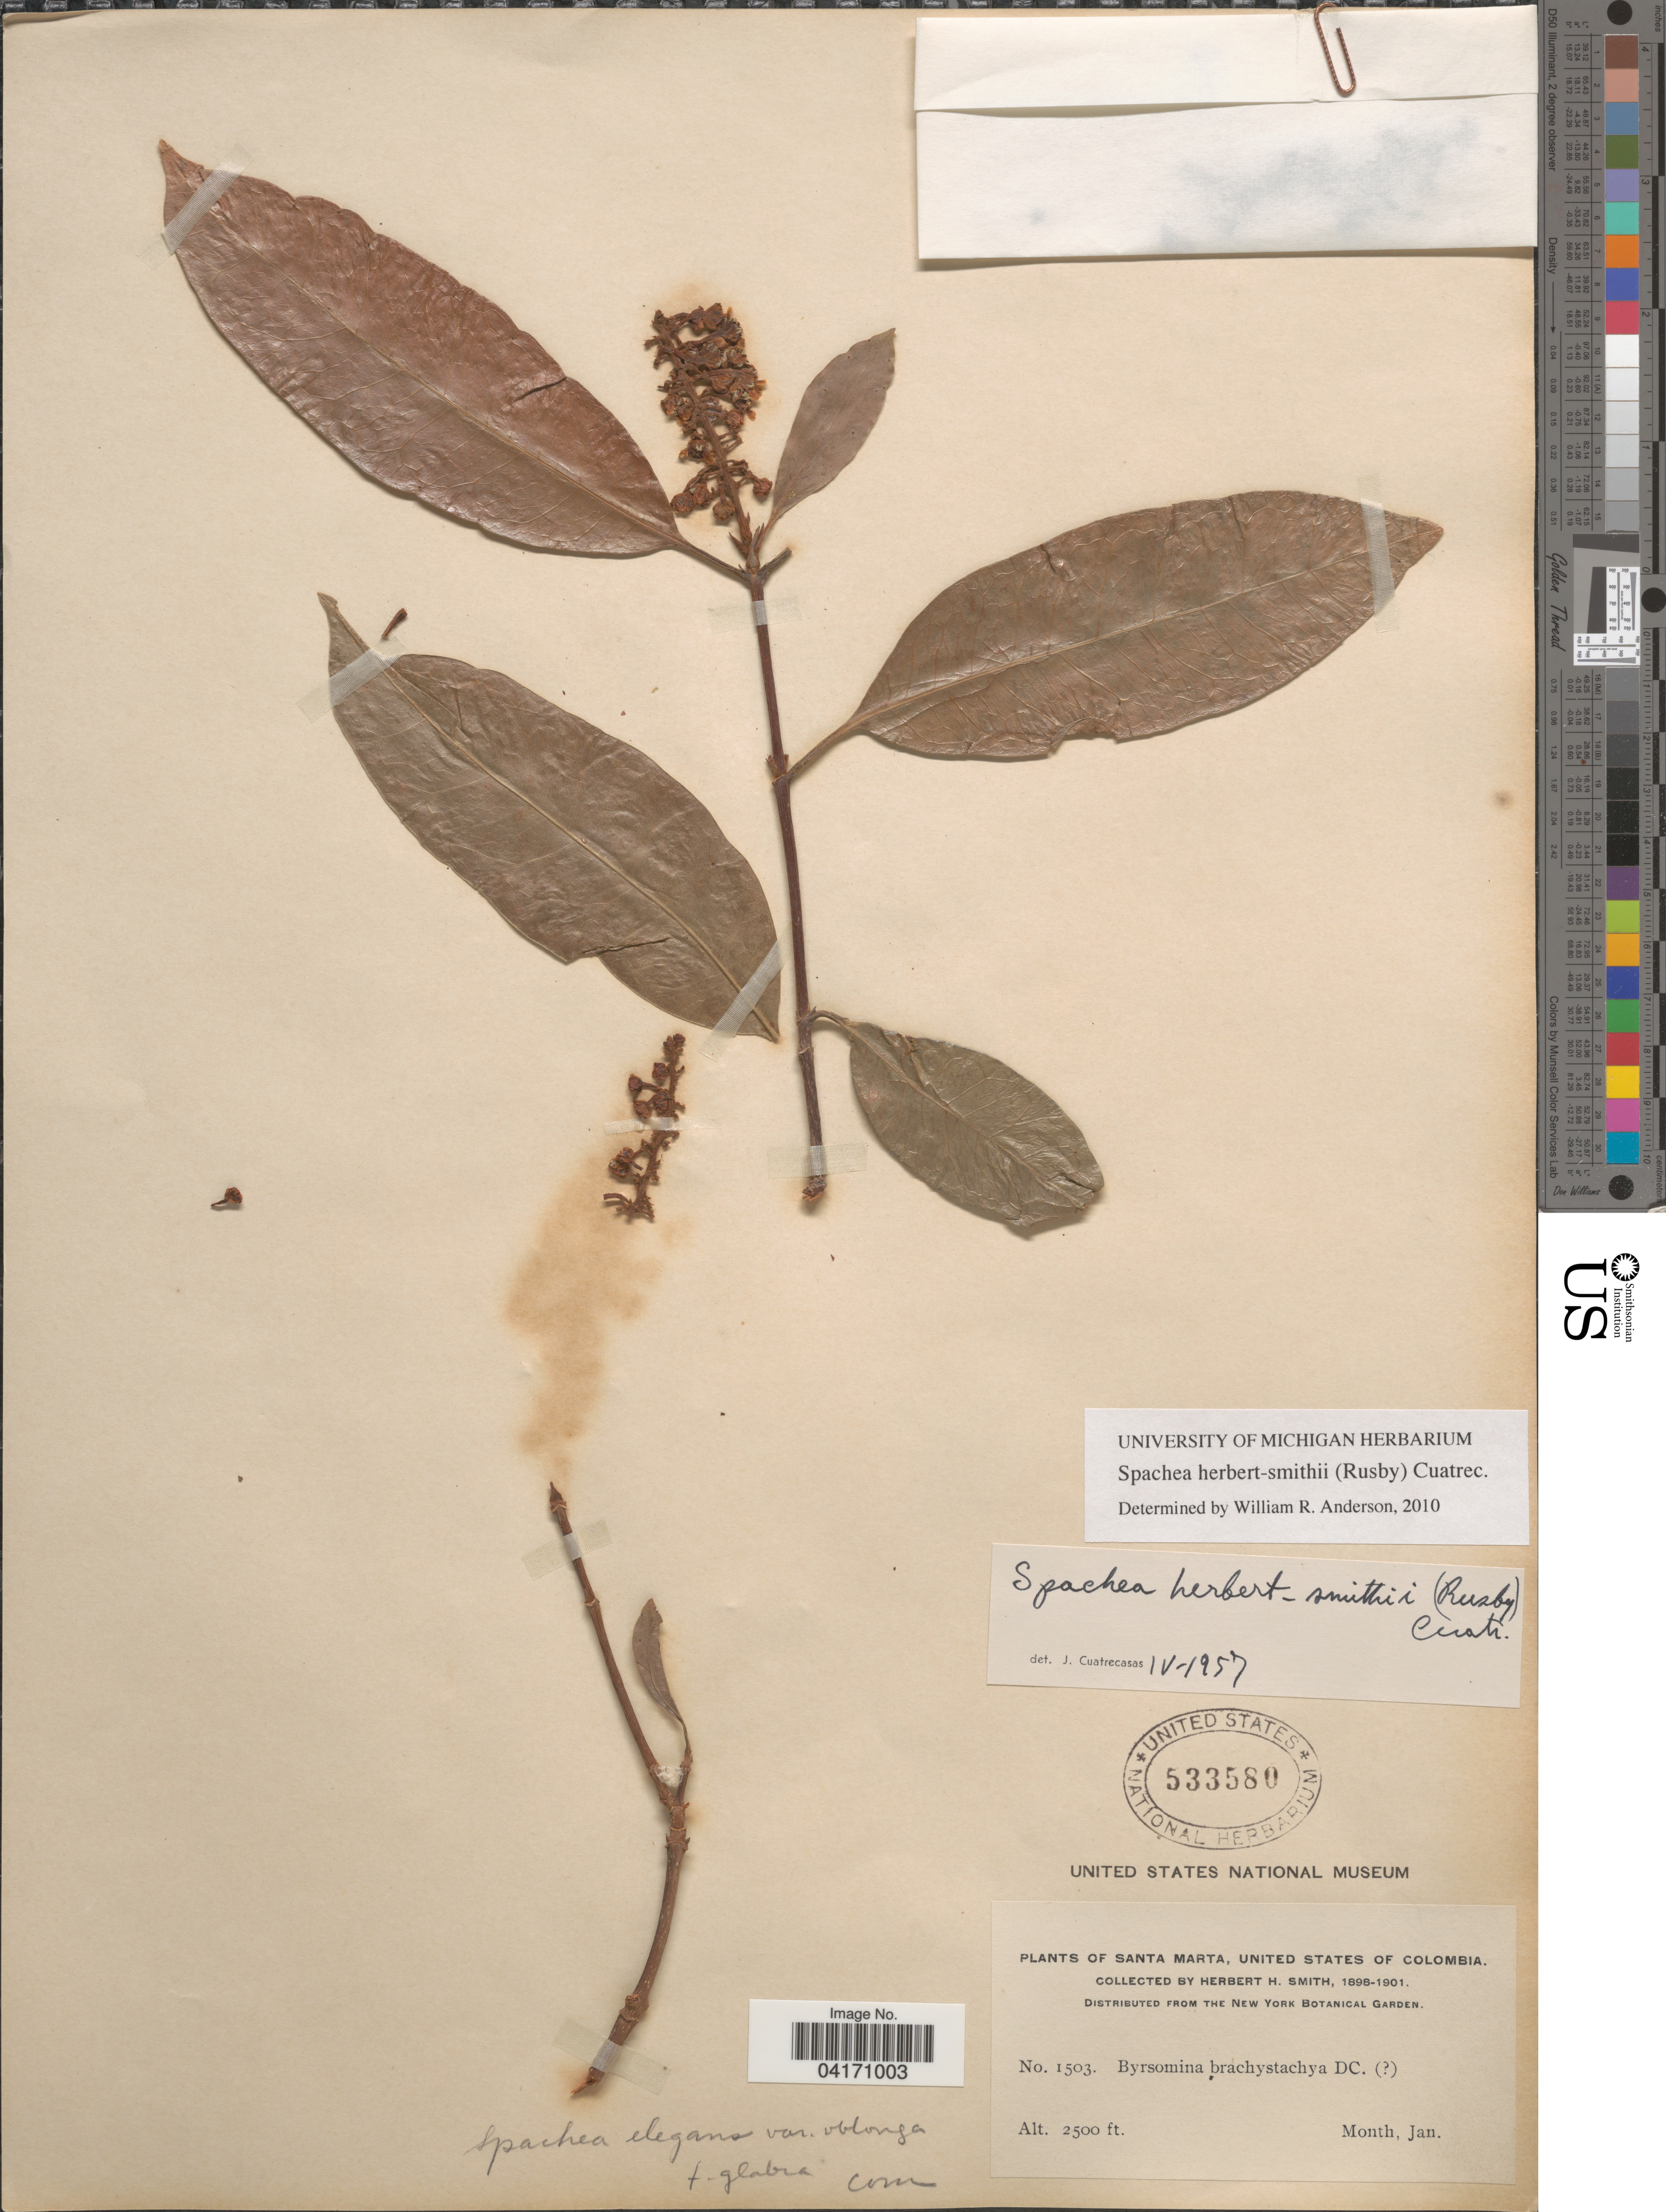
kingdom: Plantae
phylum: Tracheophyta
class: Magnoliopsida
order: Malpighiales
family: Malpighiaceae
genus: Spachea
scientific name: Spachea herbert-smithii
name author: (Rusby) Cuatrec.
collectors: Herbert H. Smith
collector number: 1503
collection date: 1898-01/1901-01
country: Colombia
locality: Santa Marta, United States of Colombia.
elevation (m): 762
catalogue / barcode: US 533580